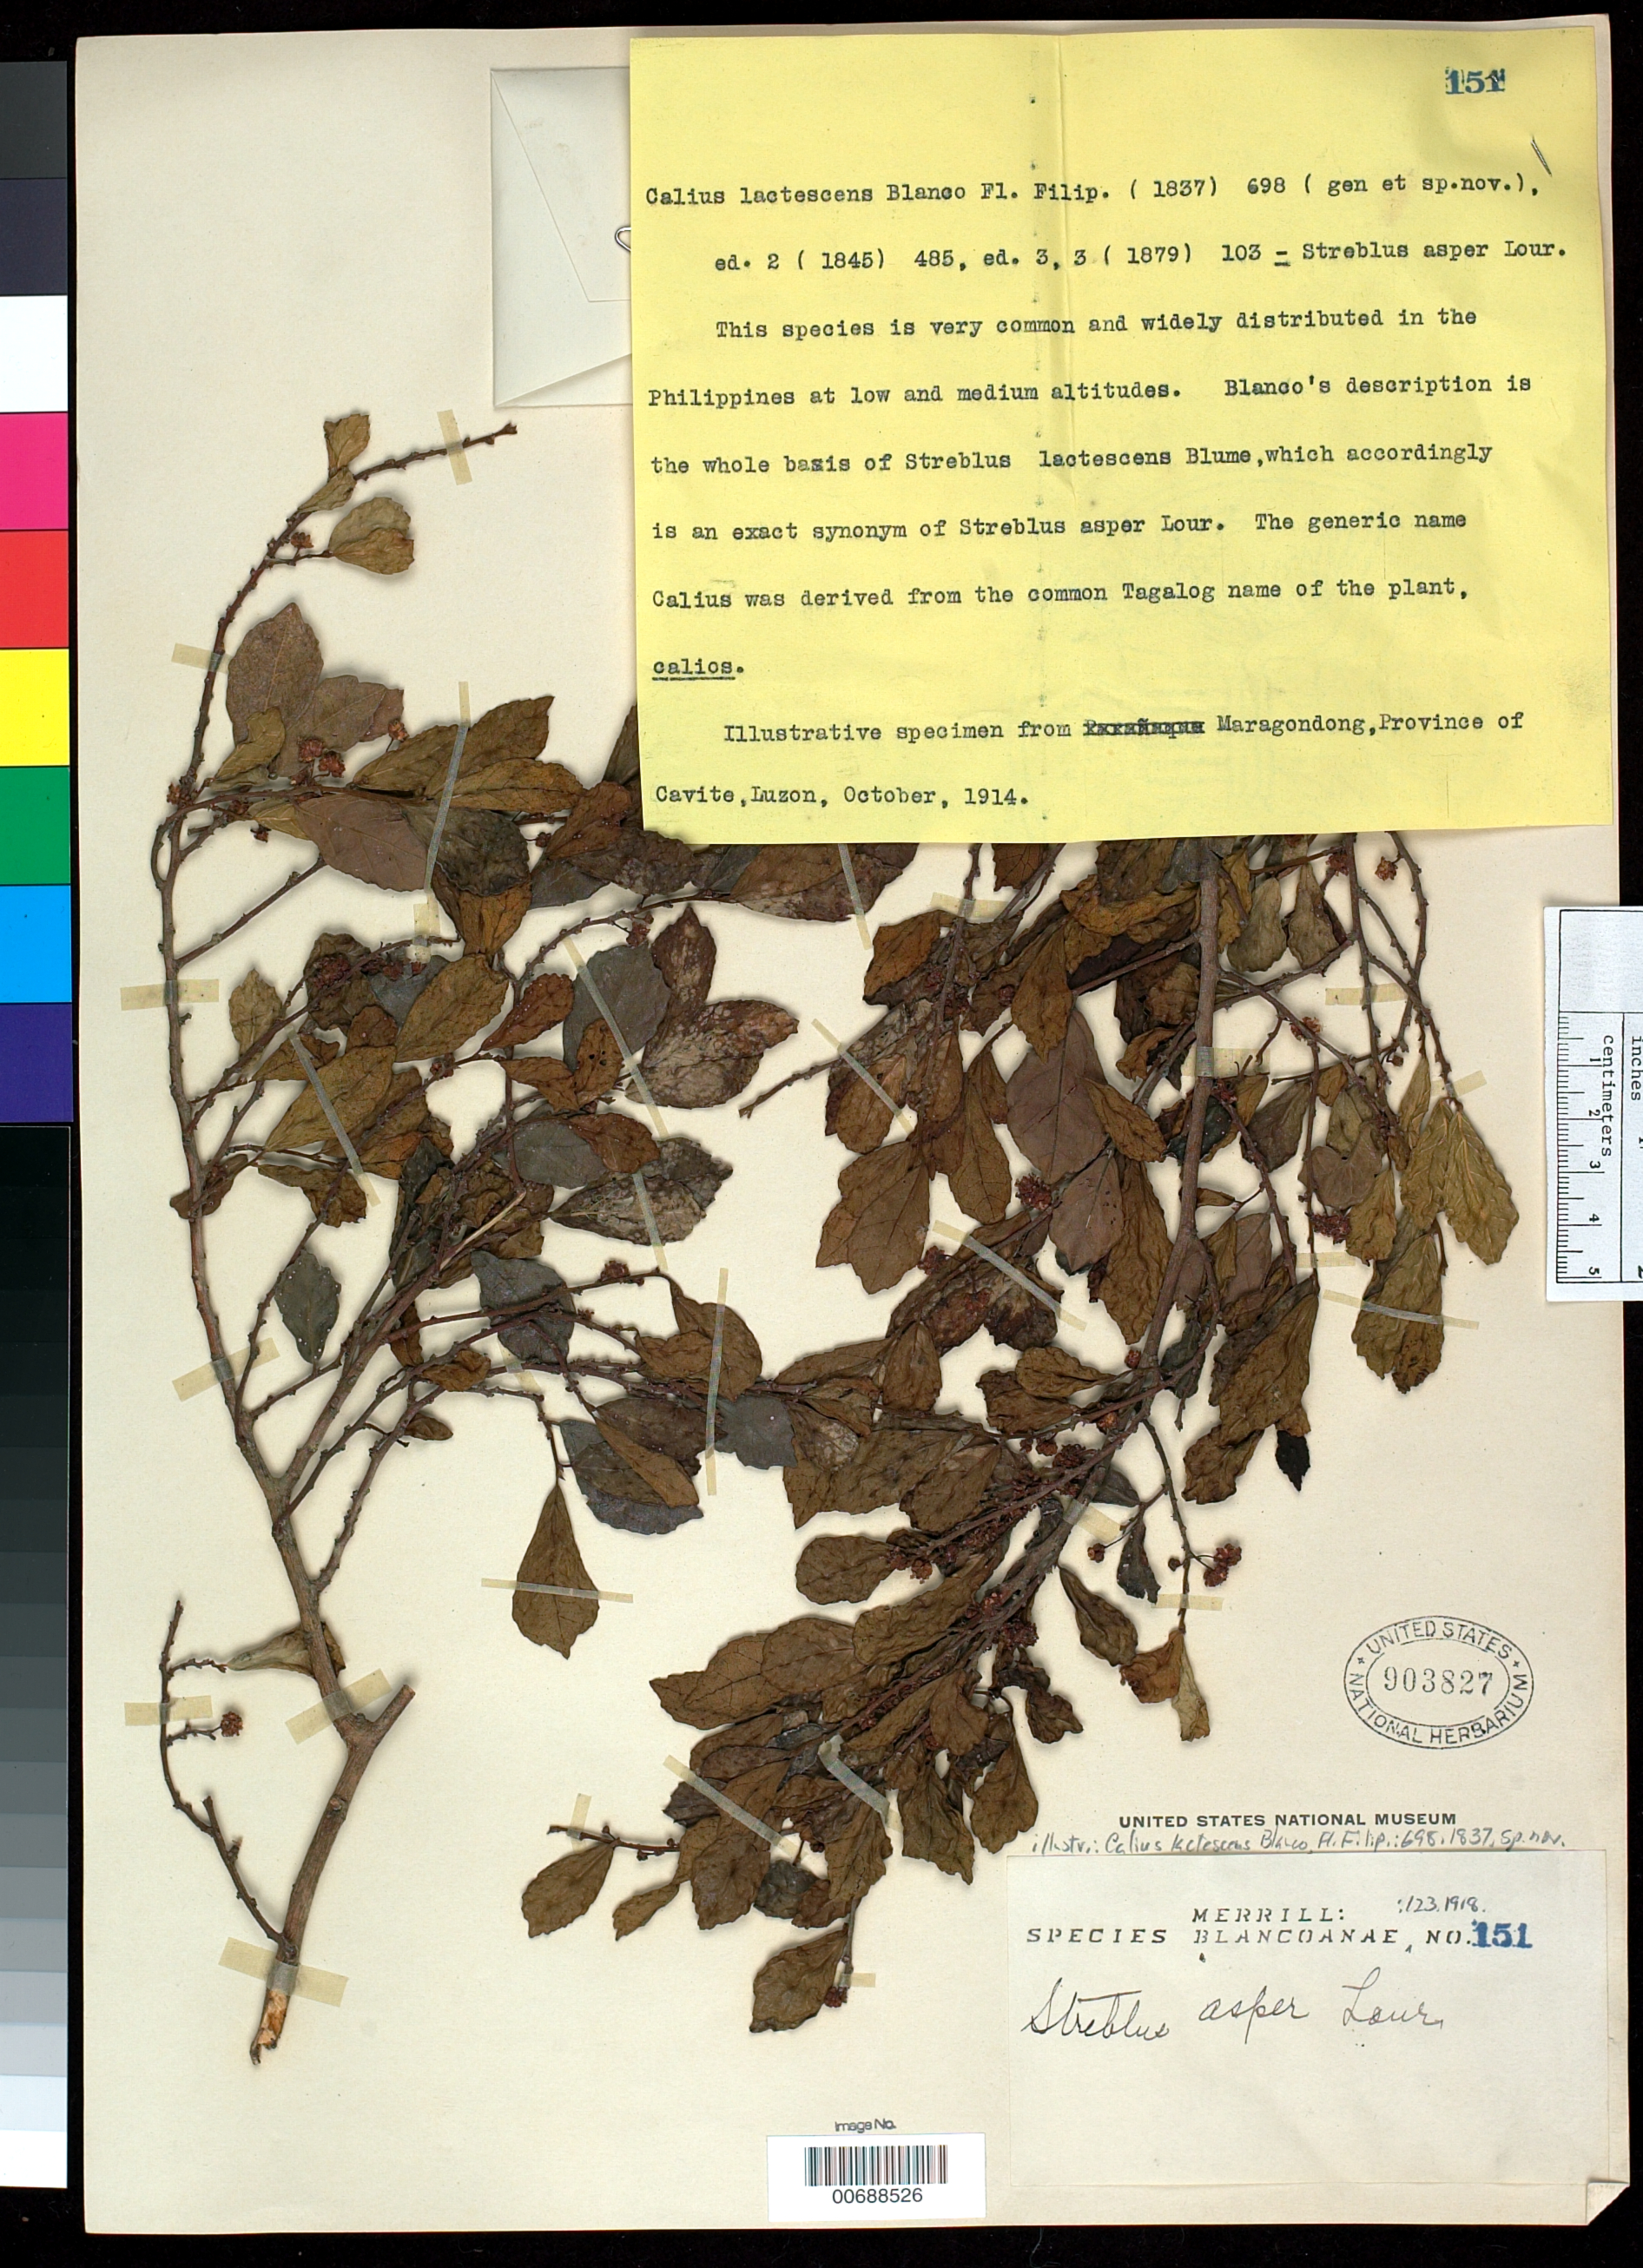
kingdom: Plantae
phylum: Tracheophyta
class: Magnoliopsida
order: Rosales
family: Moraceae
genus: Streblus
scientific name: Streblus asper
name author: Lour.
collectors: E. D. Merrill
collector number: Sp. Blancoan. 0151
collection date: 1914-10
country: Philippines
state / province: Calabarzon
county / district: Cavite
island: Luzon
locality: Maragondong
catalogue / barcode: US 903827